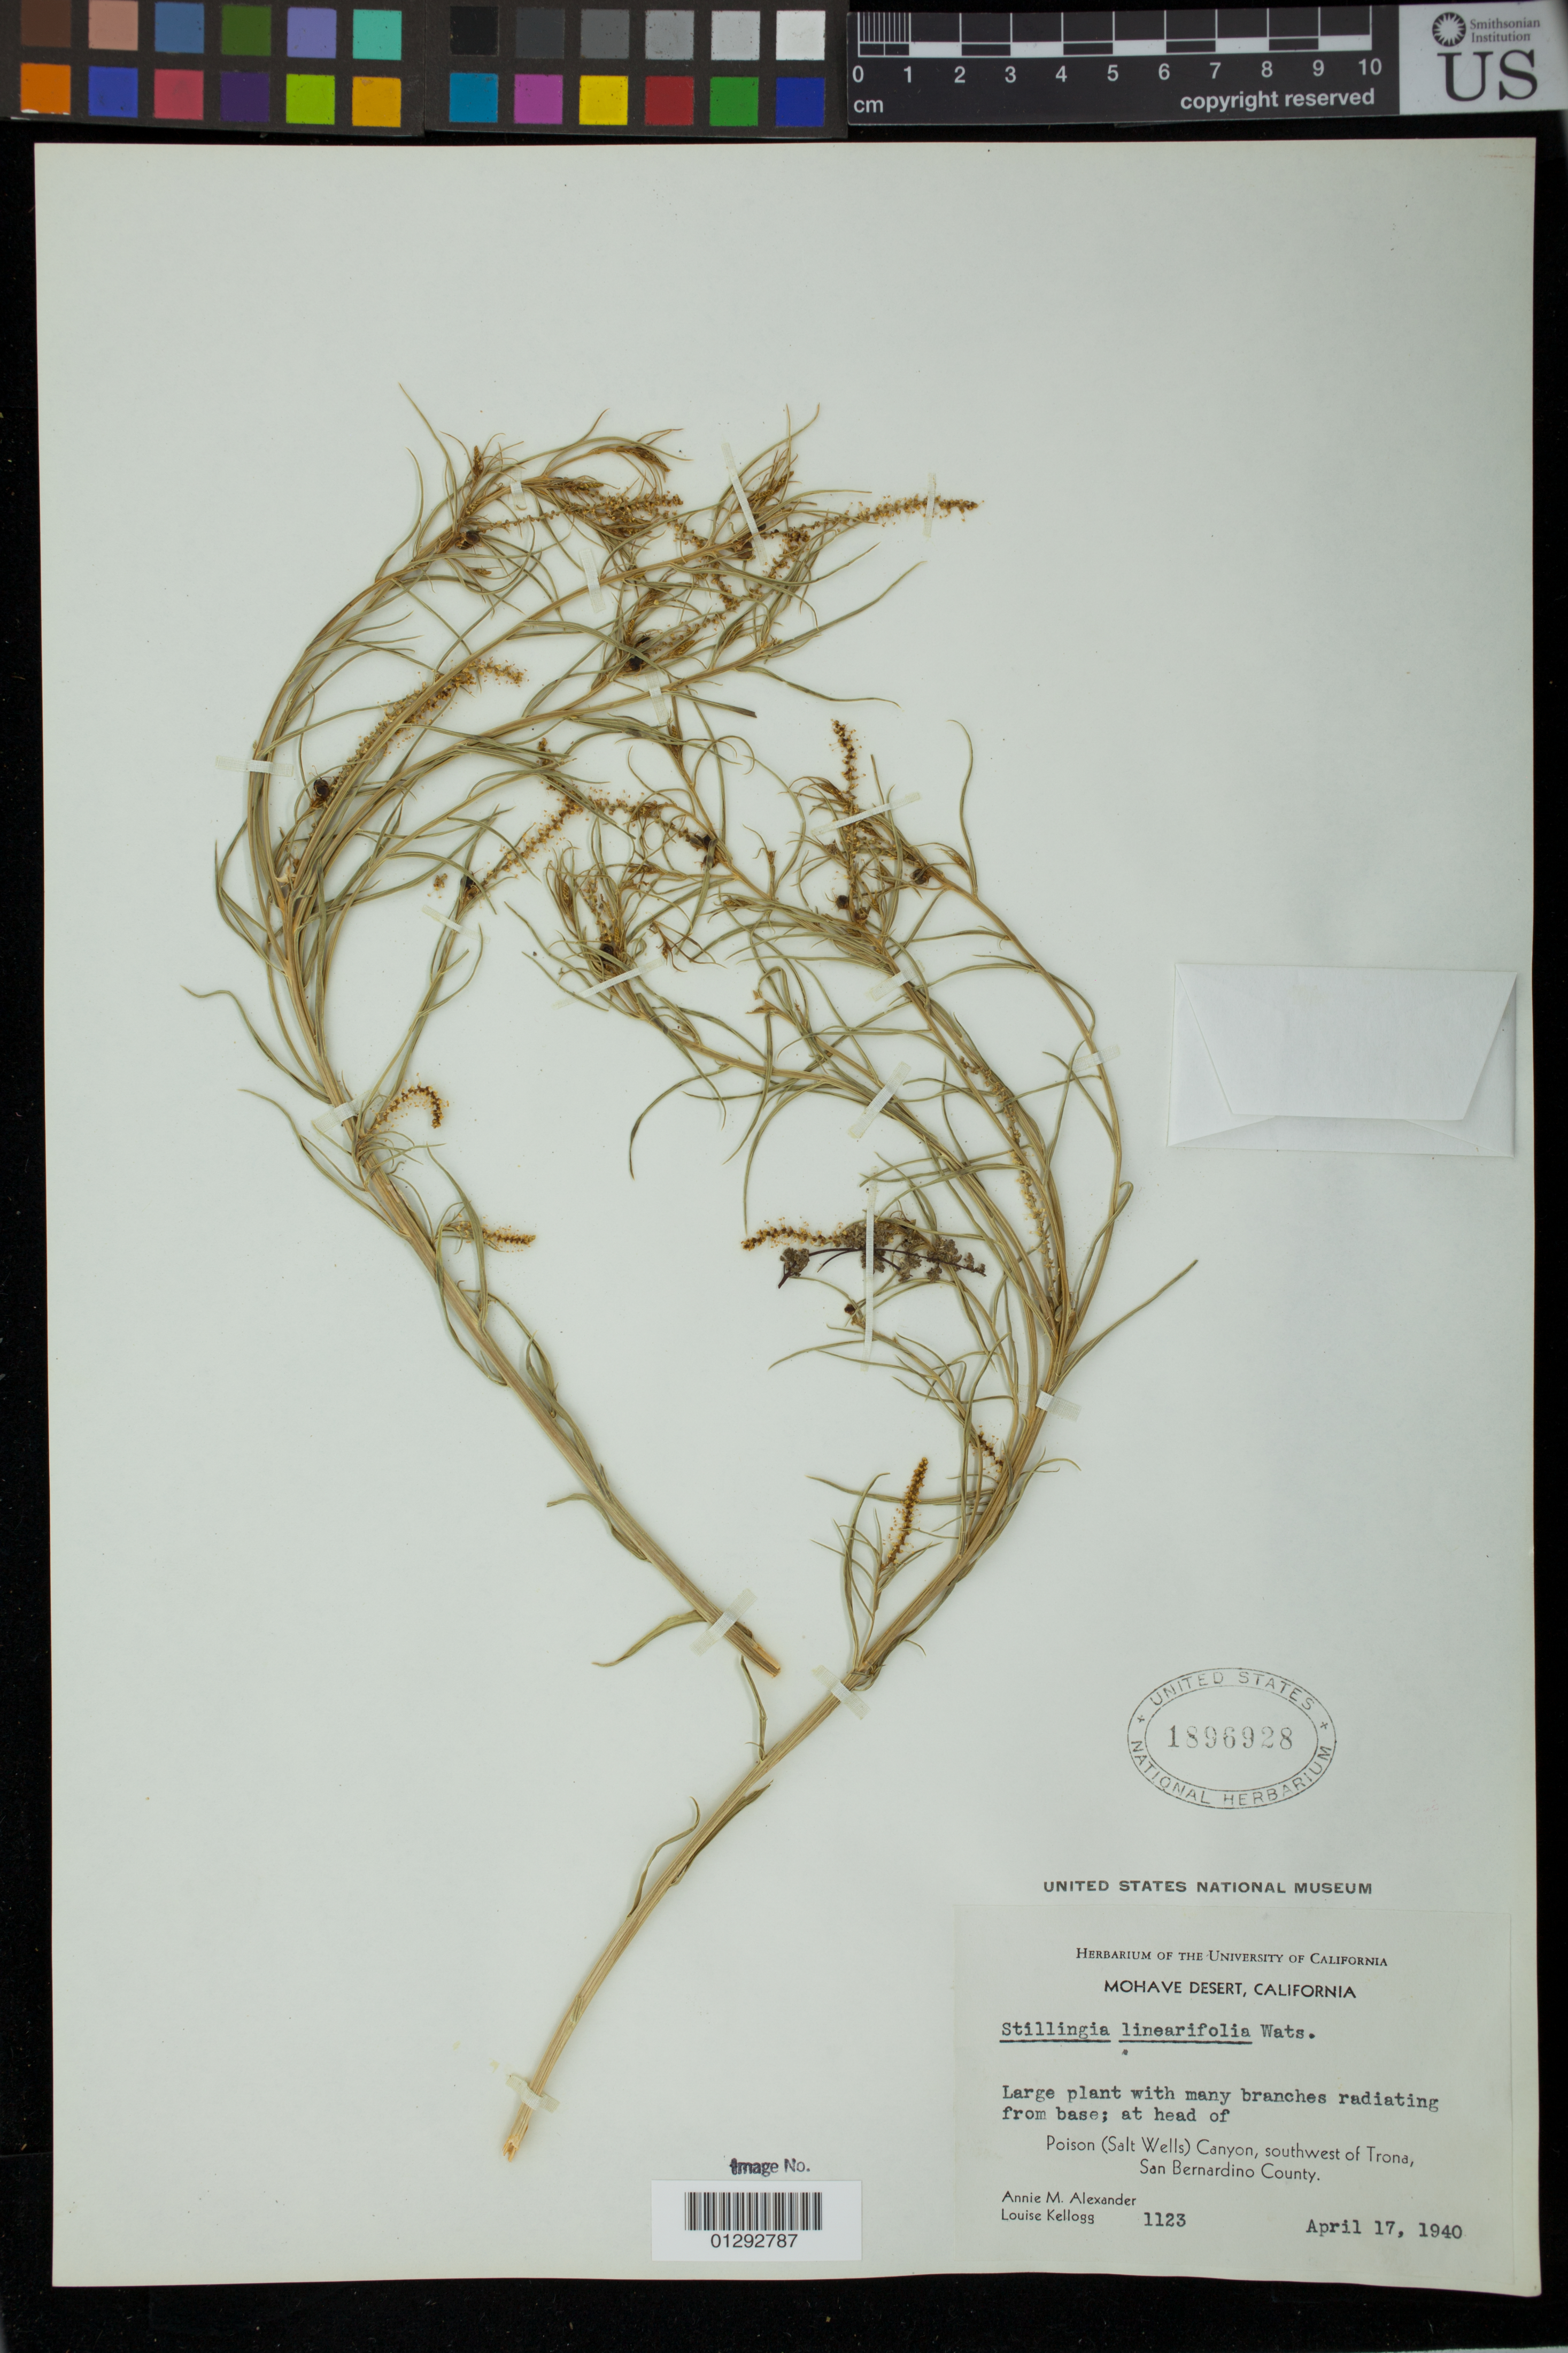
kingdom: Plantae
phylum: Tracheophyta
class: Magnoliopsida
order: Malpighiales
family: Euphorbiaceae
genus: Stillingia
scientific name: Stillingia linearifolia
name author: S. Watson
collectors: A. M. Alexander & L. Kellogg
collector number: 1123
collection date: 1940-04-17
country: United States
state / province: California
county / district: San Bernardino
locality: Mohave Desert: Poison (Salt Wells) Canyon, southwest of Trona, San Bernardino County.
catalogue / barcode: US 1896928